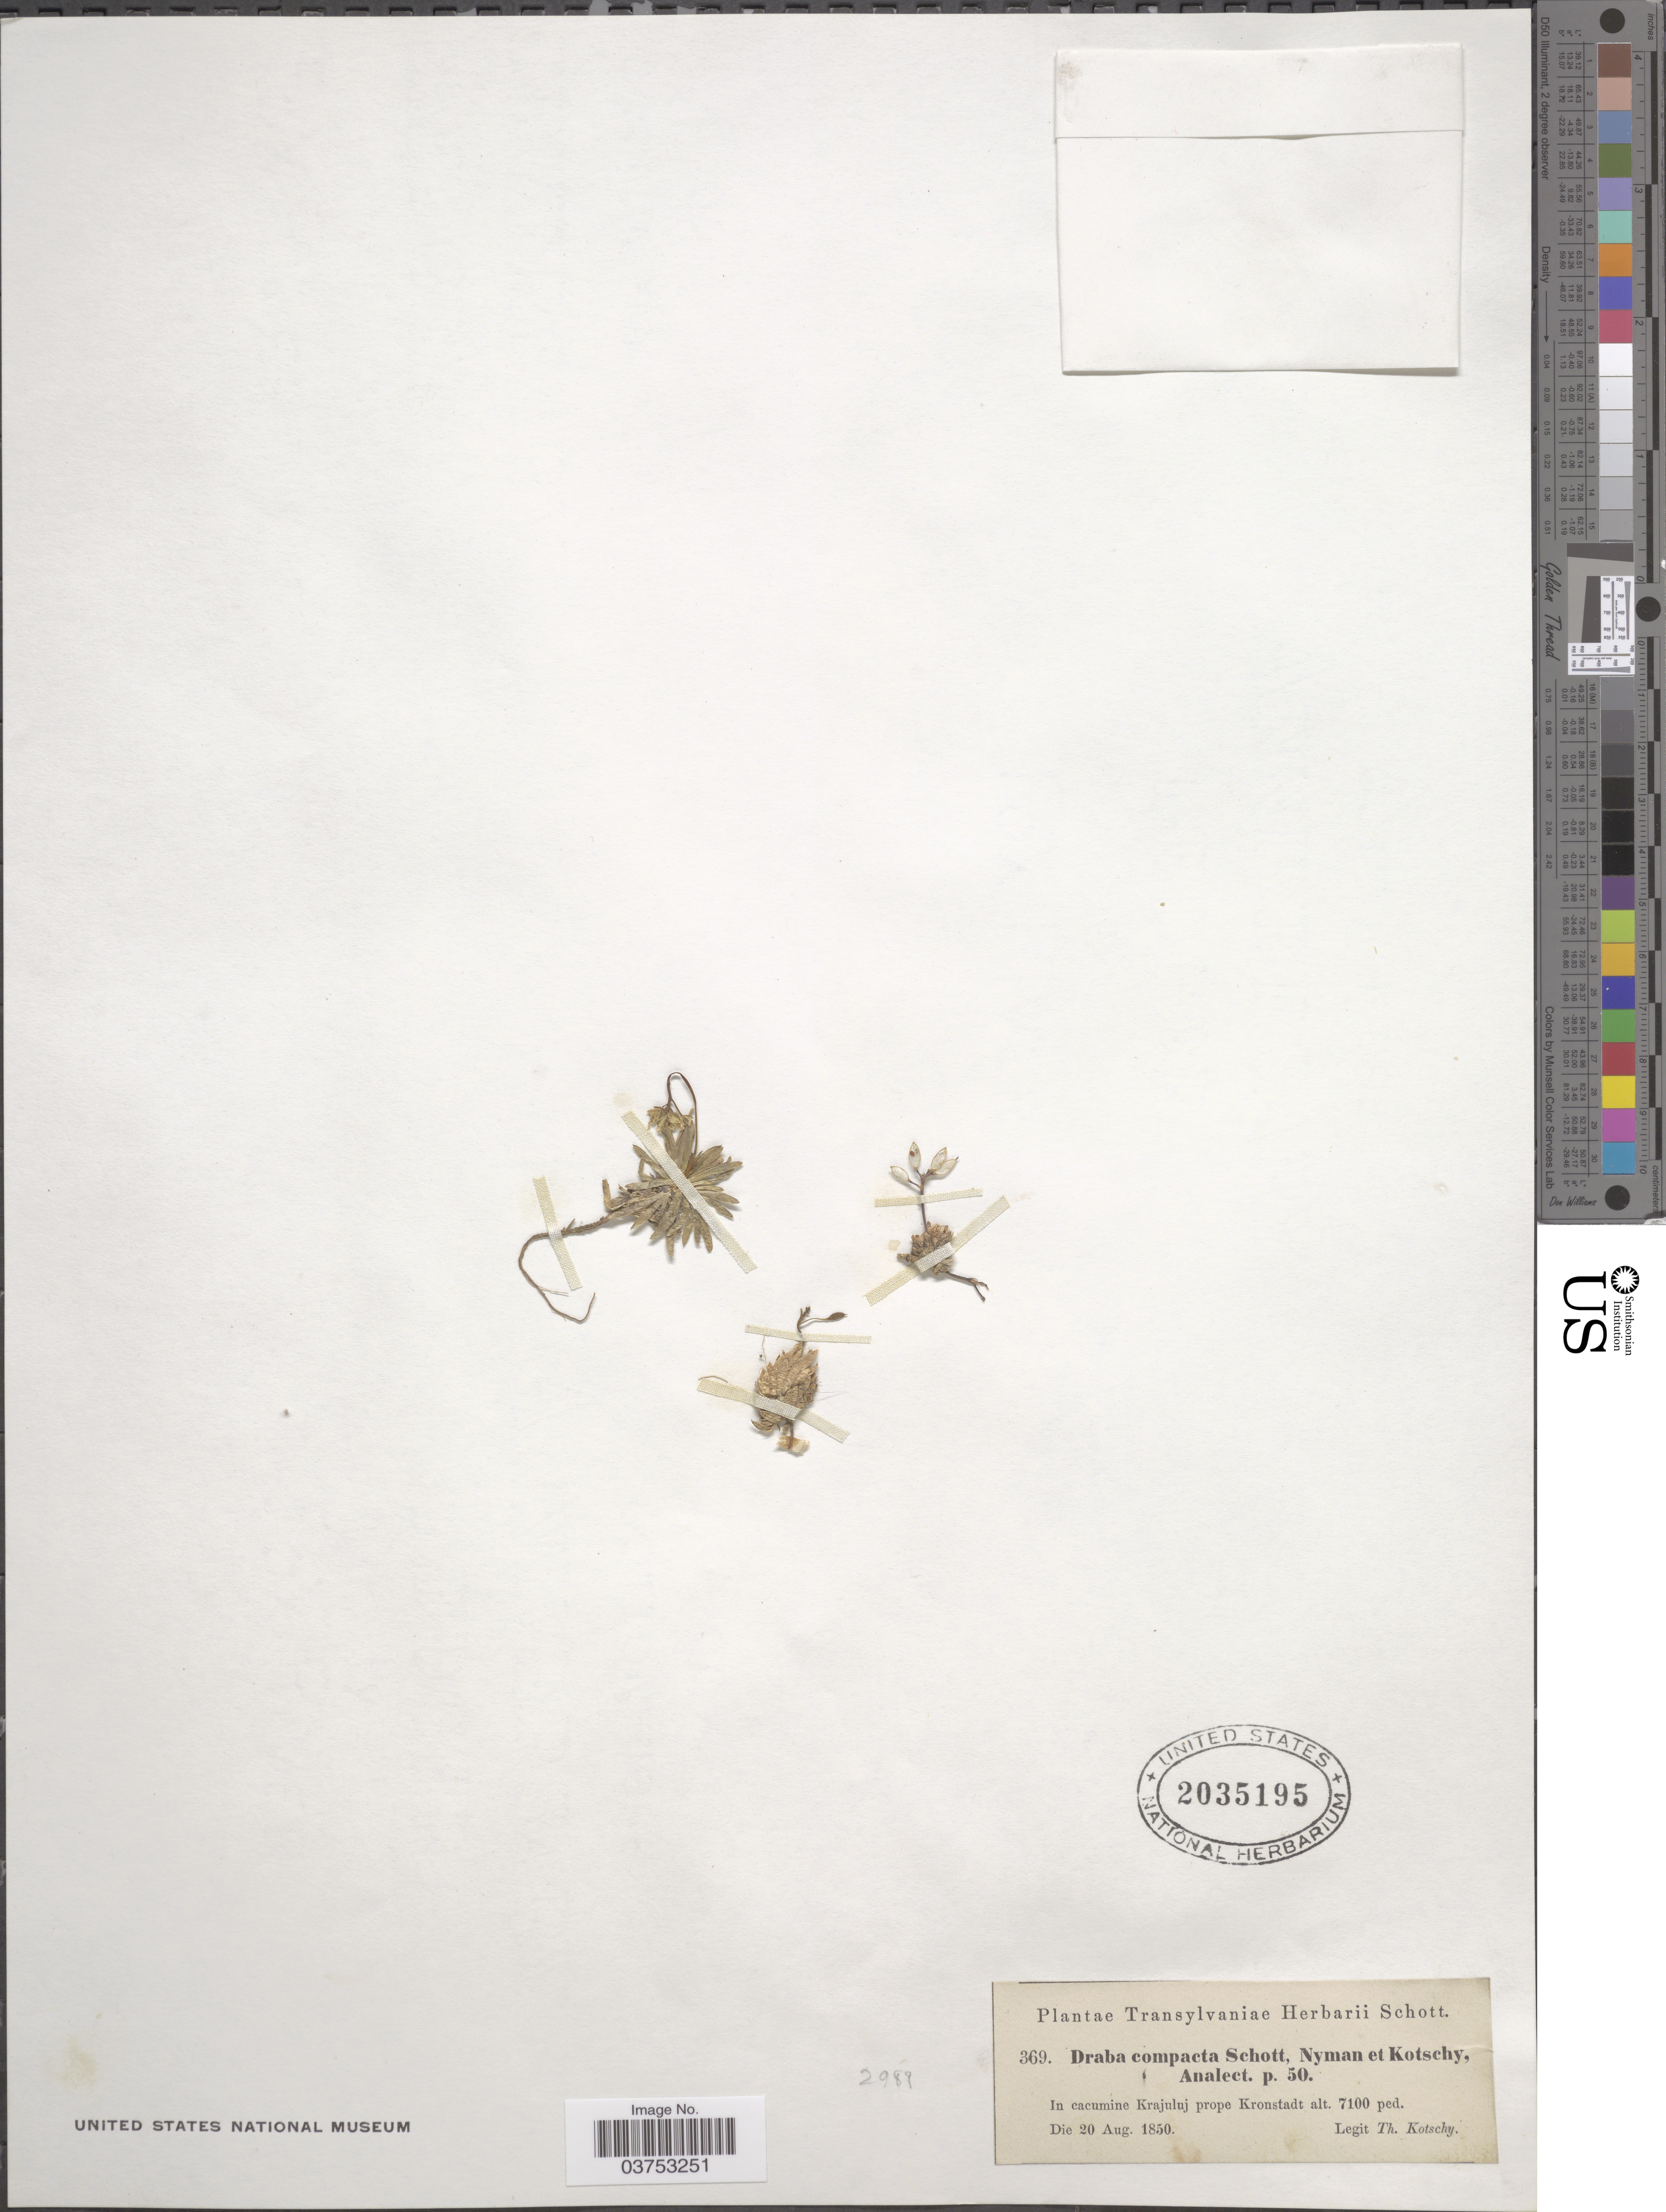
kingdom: Plantae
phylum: Tracheophyta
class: Magnoliopsida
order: Brassicales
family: Brassicaceae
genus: Draba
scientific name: Draba compacta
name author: Schott et al.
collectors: K. G. Kotschy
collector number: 369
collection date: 1850-08-20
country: Romania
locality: Transylvaniae. In cacumine Krajuluj prope Kronstadt.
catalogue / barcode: US 2035195